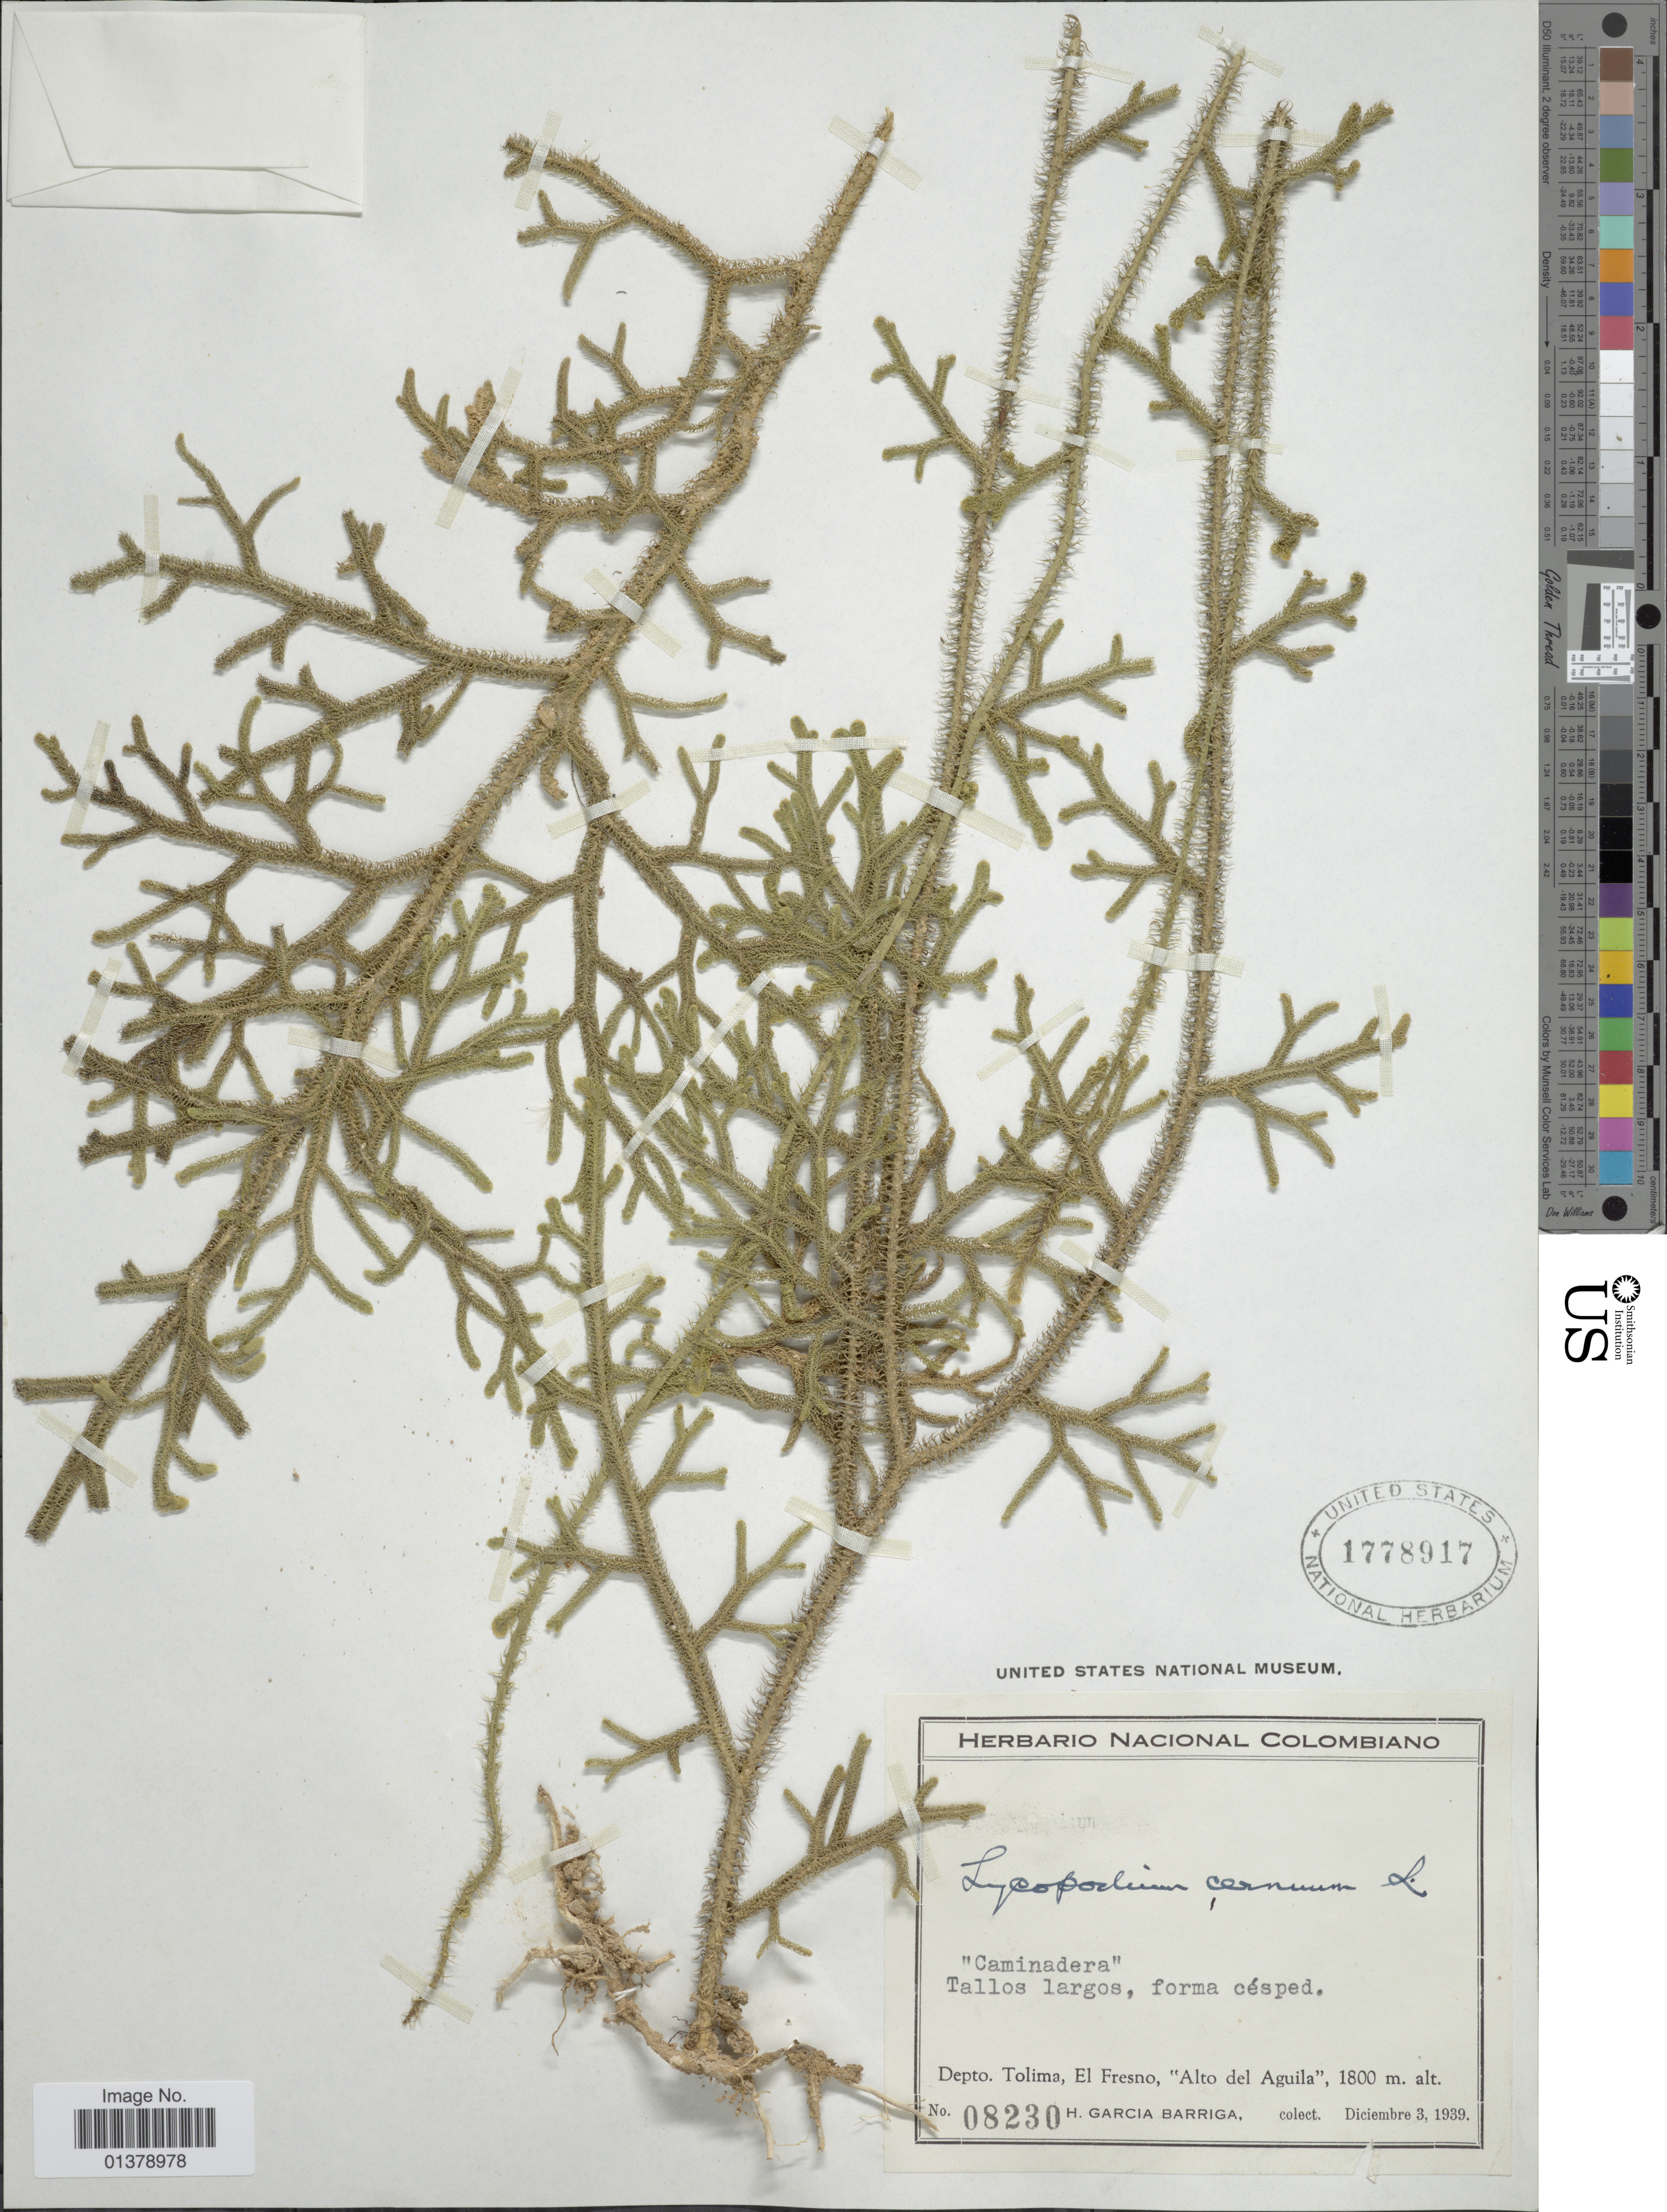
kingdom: Plantae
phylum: Tracheophyta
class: Lycopodiopsida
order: Lycopodiales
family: Lycopodiaceae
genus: Palhinhaea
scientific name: Palhinhaea cernua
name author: (L.) Vasc. & Franco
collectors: H. García Barriga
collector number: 8230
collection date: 1939-12-03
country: Colombia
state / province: Tolima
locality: Tallos largos, forma césped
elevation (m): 1800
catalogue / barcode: US 1778917